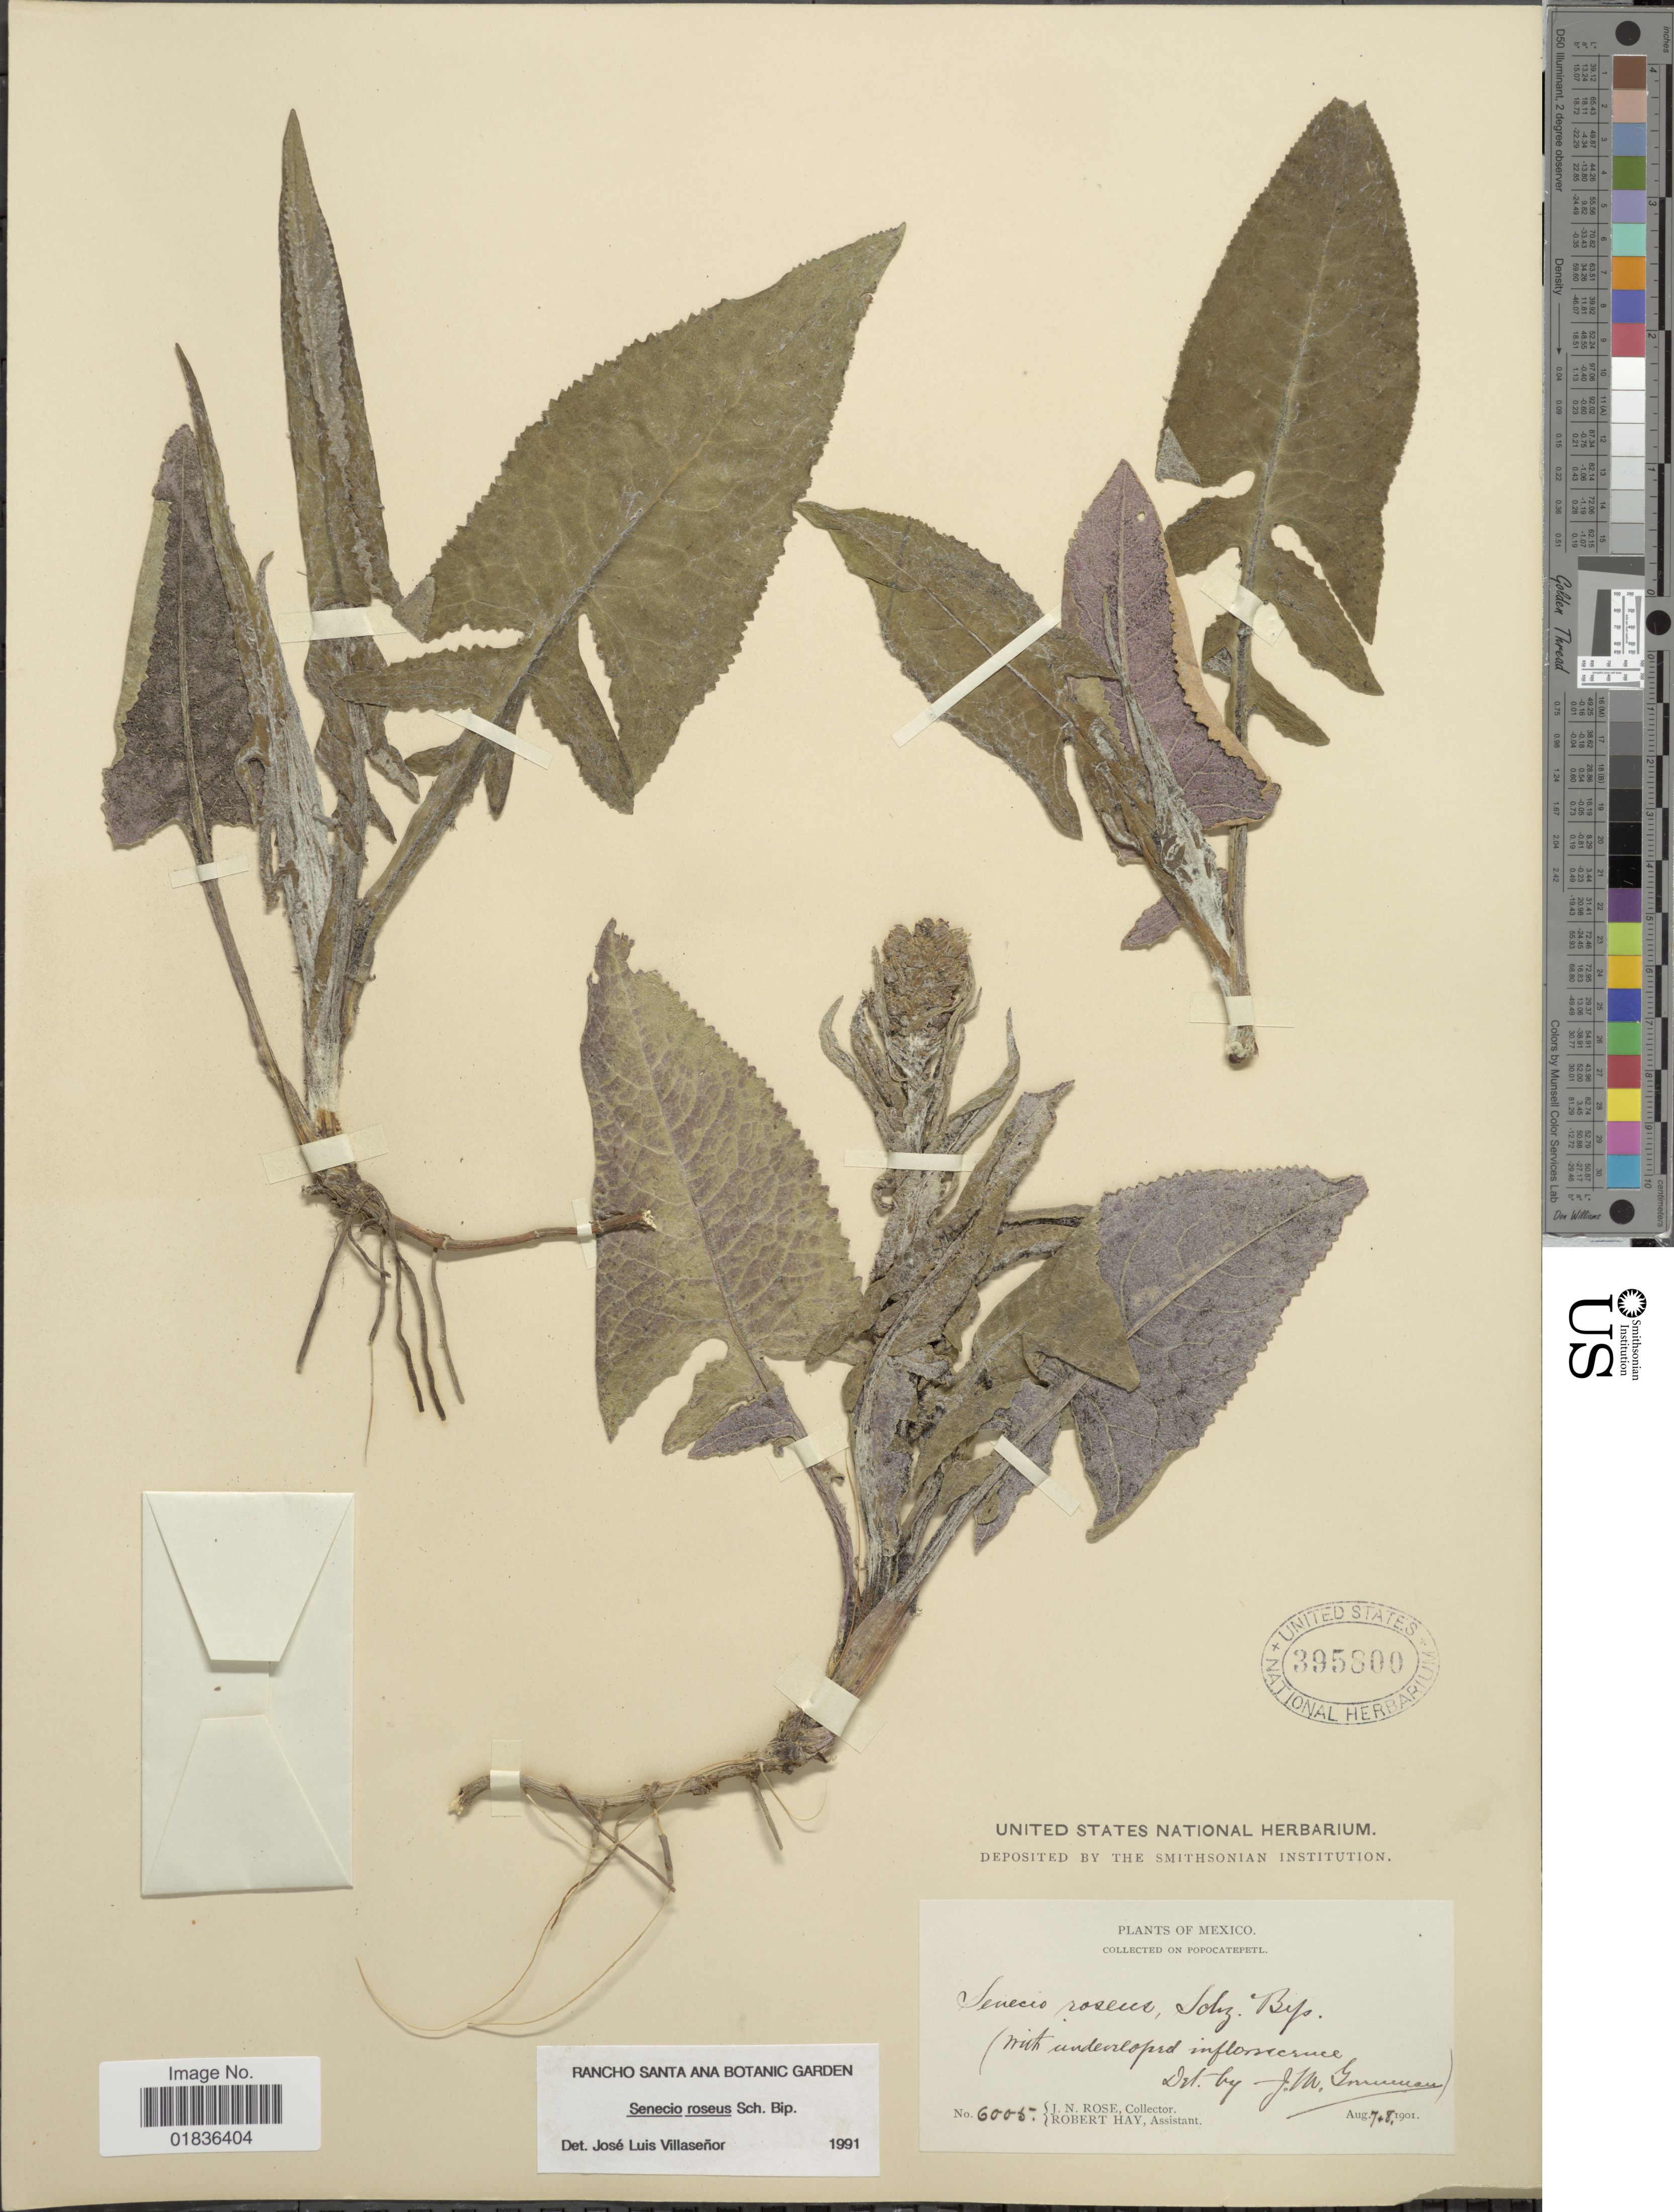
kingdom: Plantae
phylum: Tracheophyta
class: Magnoliopsida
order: Asterales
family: Asteraceae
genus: Senecio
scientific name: Senecio roseus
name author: Sch. Bip.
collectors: J. N. Rose & R. Hay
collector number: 6005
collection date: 1901-08-07/1901-08-08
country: Mexico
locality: On Popocatepetl.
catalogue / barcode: US 395800